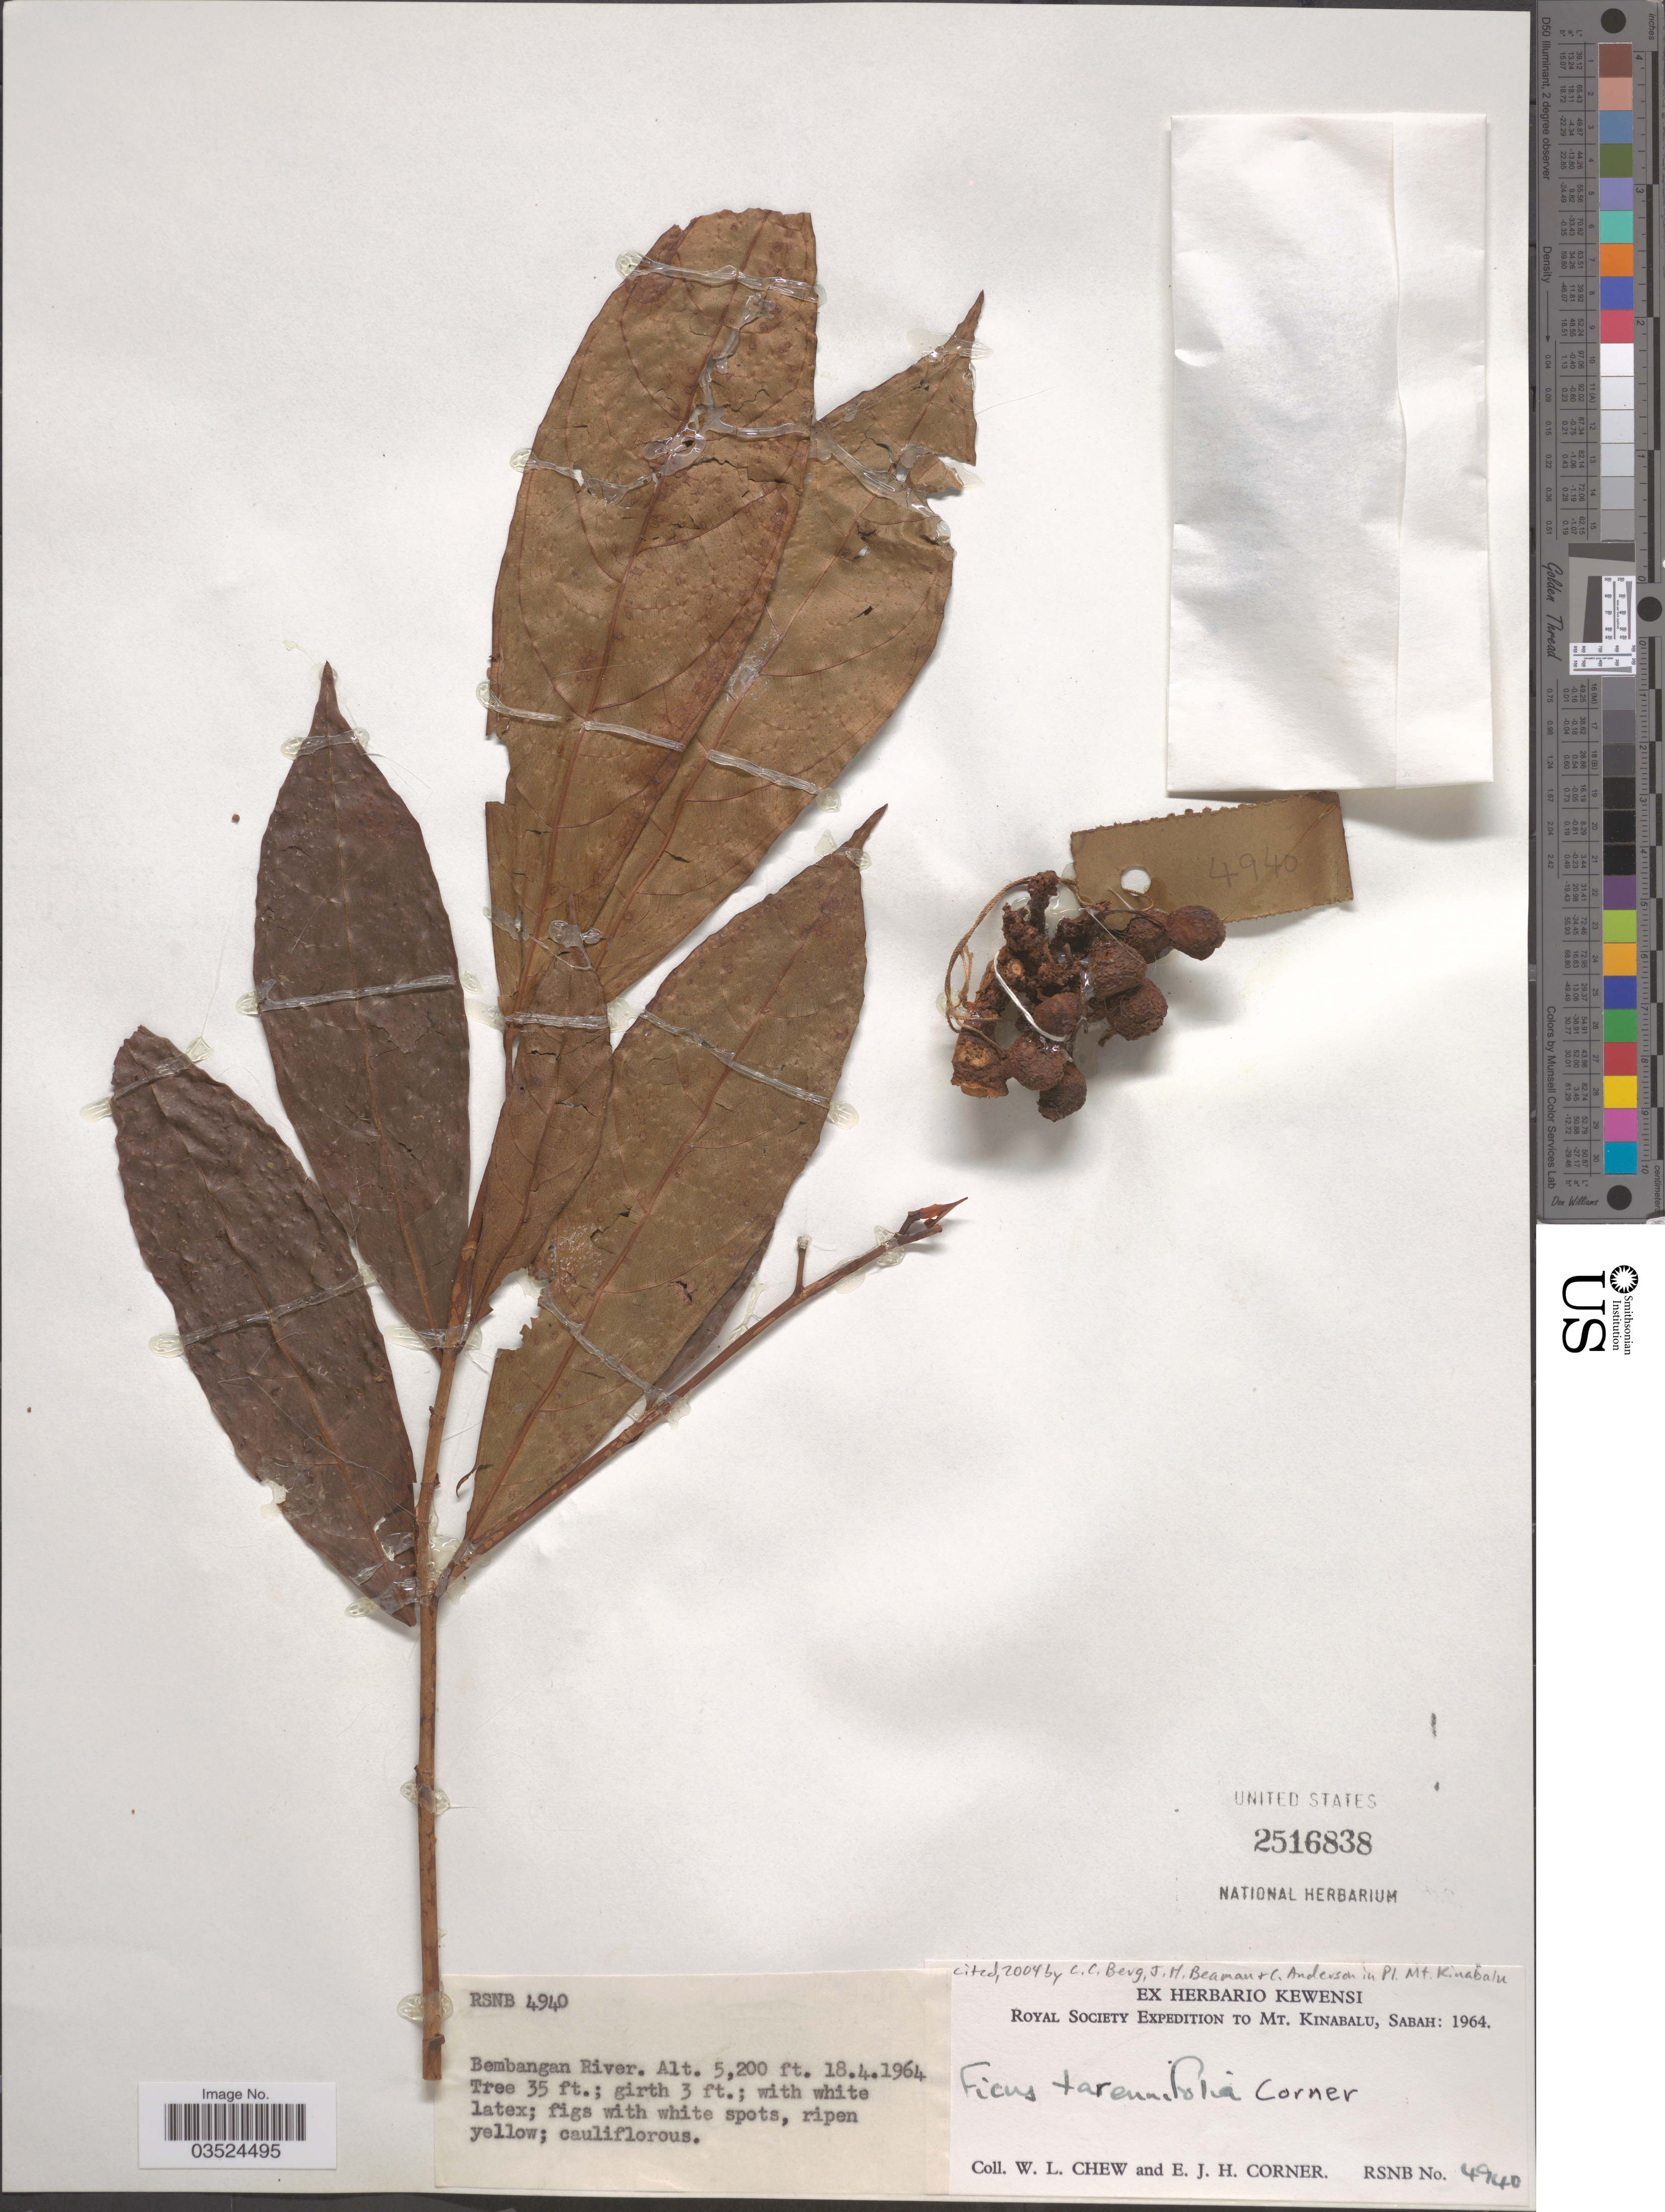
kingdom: Plantae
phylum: Tracheophyta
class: Magnoliopsida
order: Rosales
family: Moraceae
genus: Ficus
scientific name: Ficus tarennifolia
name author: Corner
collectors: W. Chew & E. Corner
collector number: RSNB4940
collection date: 1964-04-18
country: Malaysia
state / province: Sabah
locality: Bembangan River. Mt. Kinabalu.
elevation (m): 1585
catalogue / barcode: US 2516838